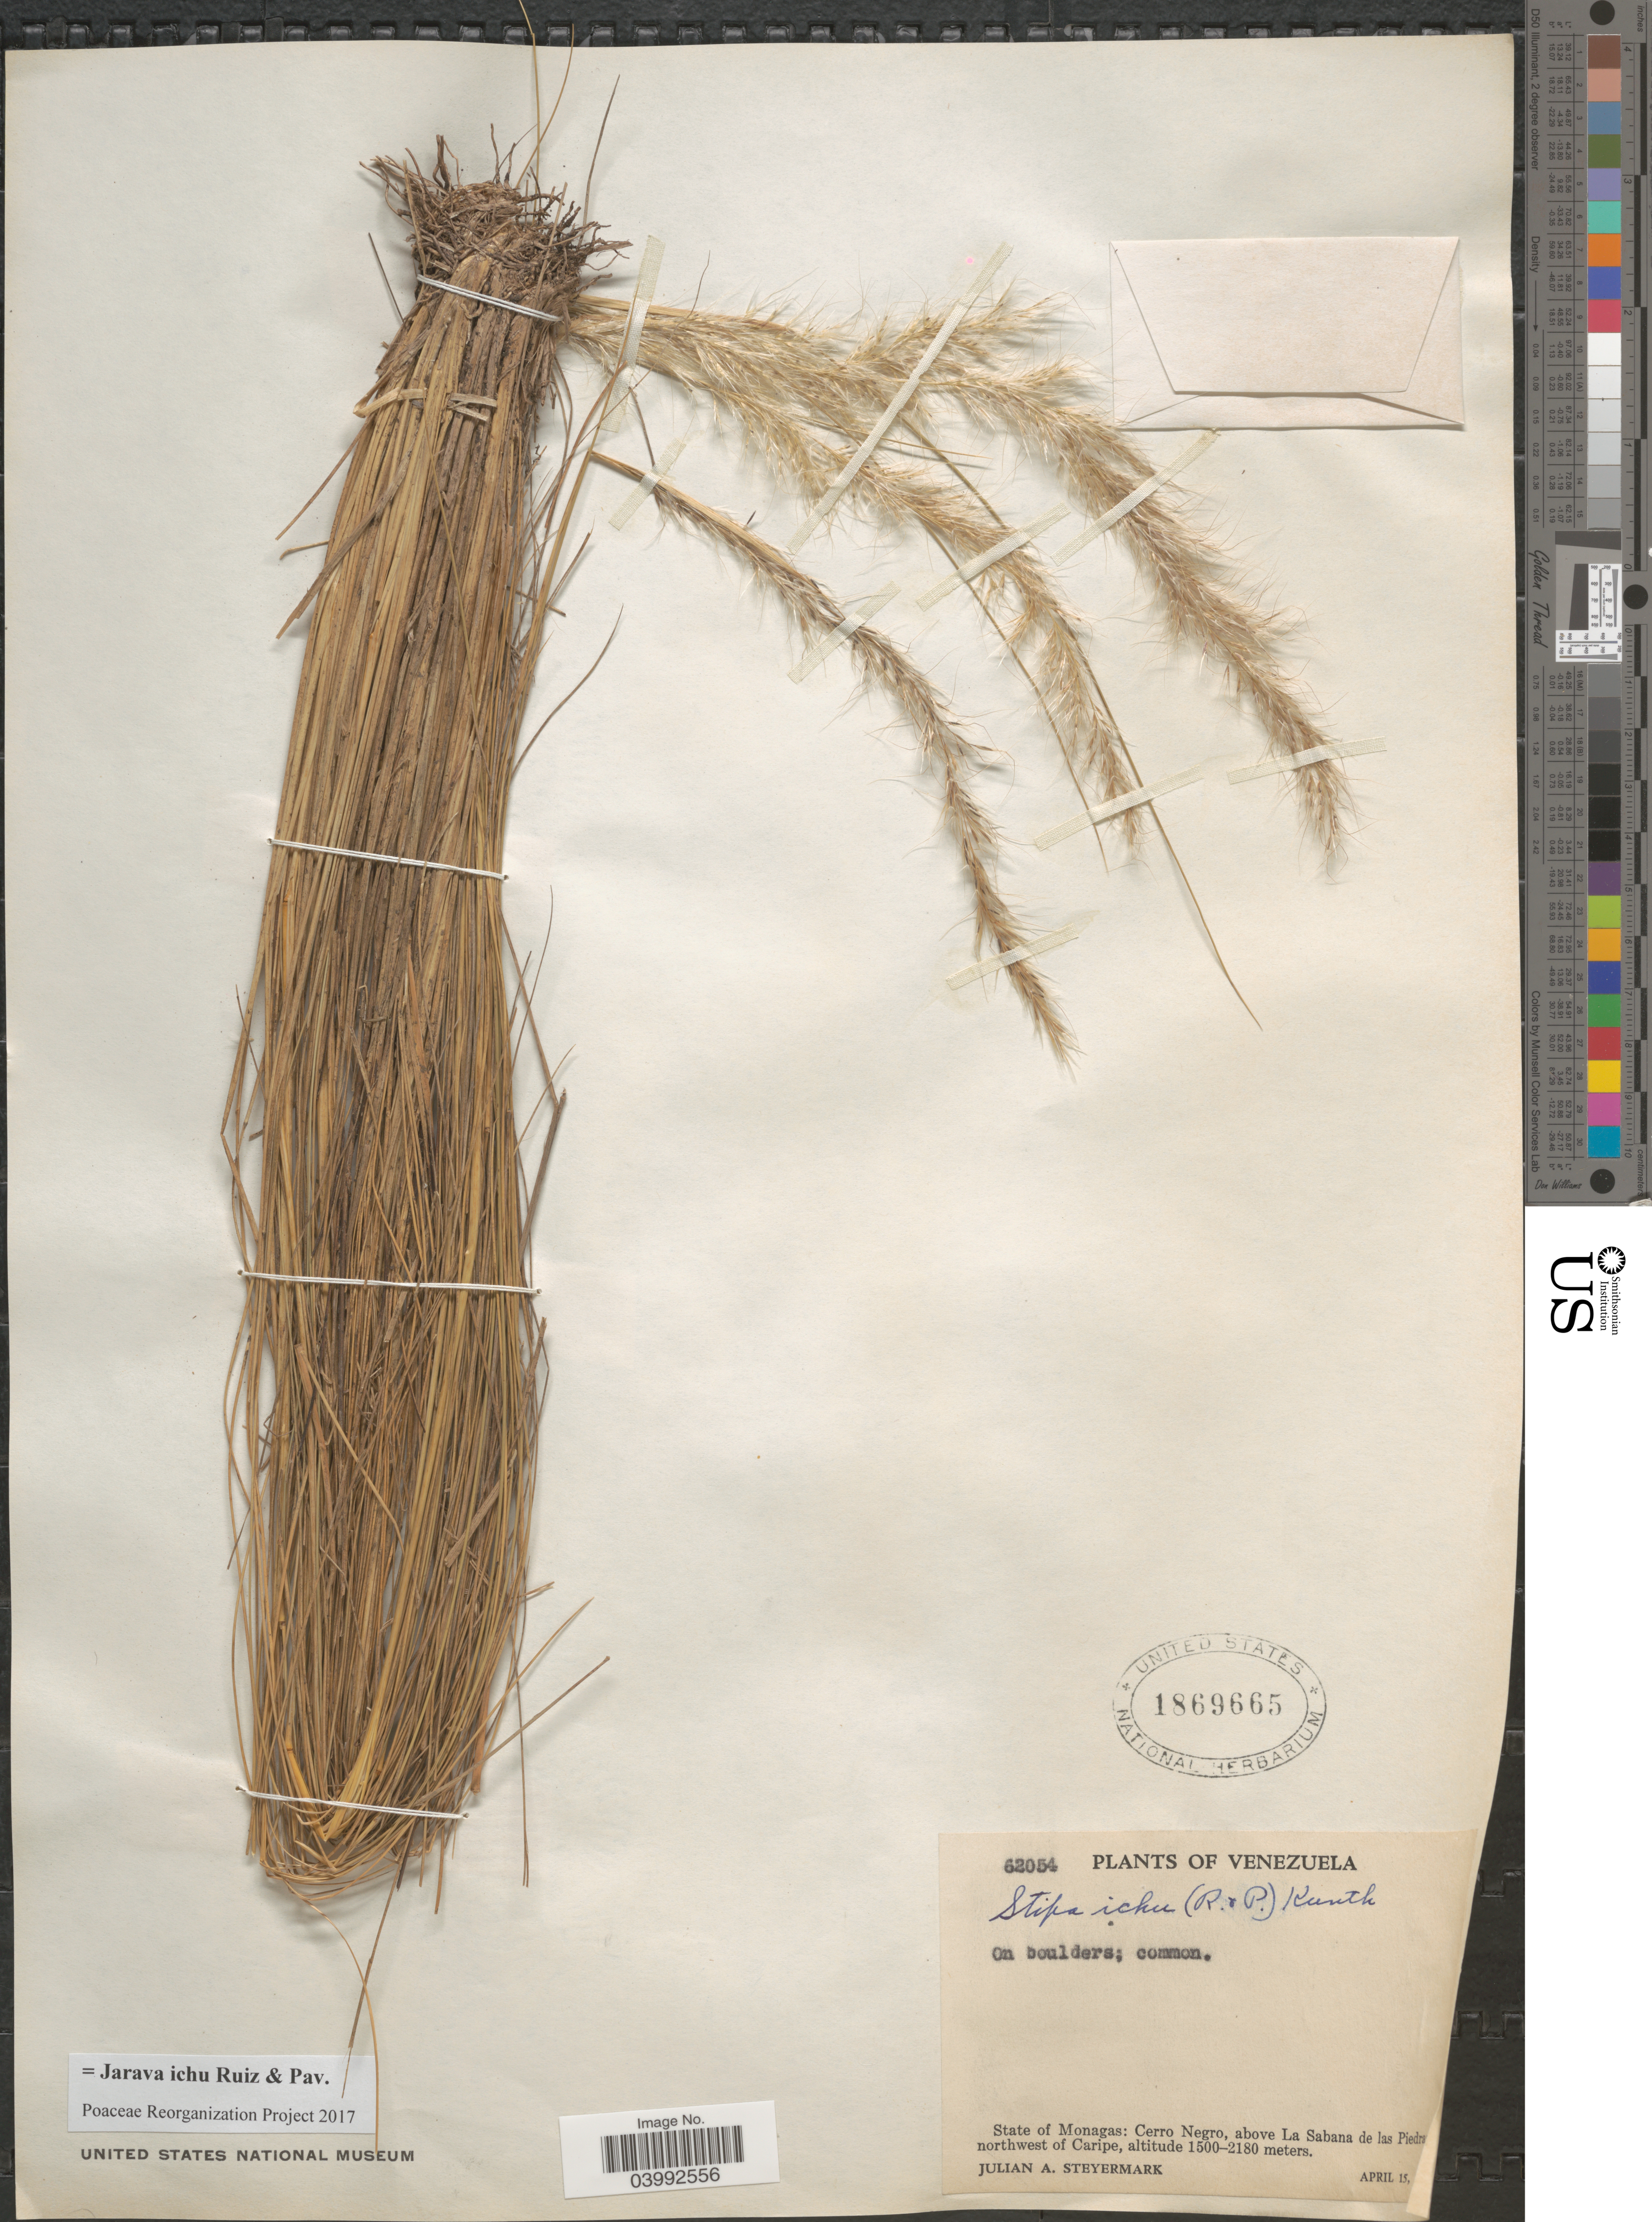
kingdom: Plantae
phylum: Tracheophyta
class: Liliopsida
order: Poales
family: Poaceae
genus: Jarava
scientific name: Jarava ichu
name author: Ruiz & Pav.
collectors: J. Steyermark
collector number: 62054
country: Venezuela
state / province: Monagas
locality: Cerro Negro, above La Sabana de las Piedras, northwest of Caripe.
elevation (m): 1500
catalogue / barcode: US 1869665